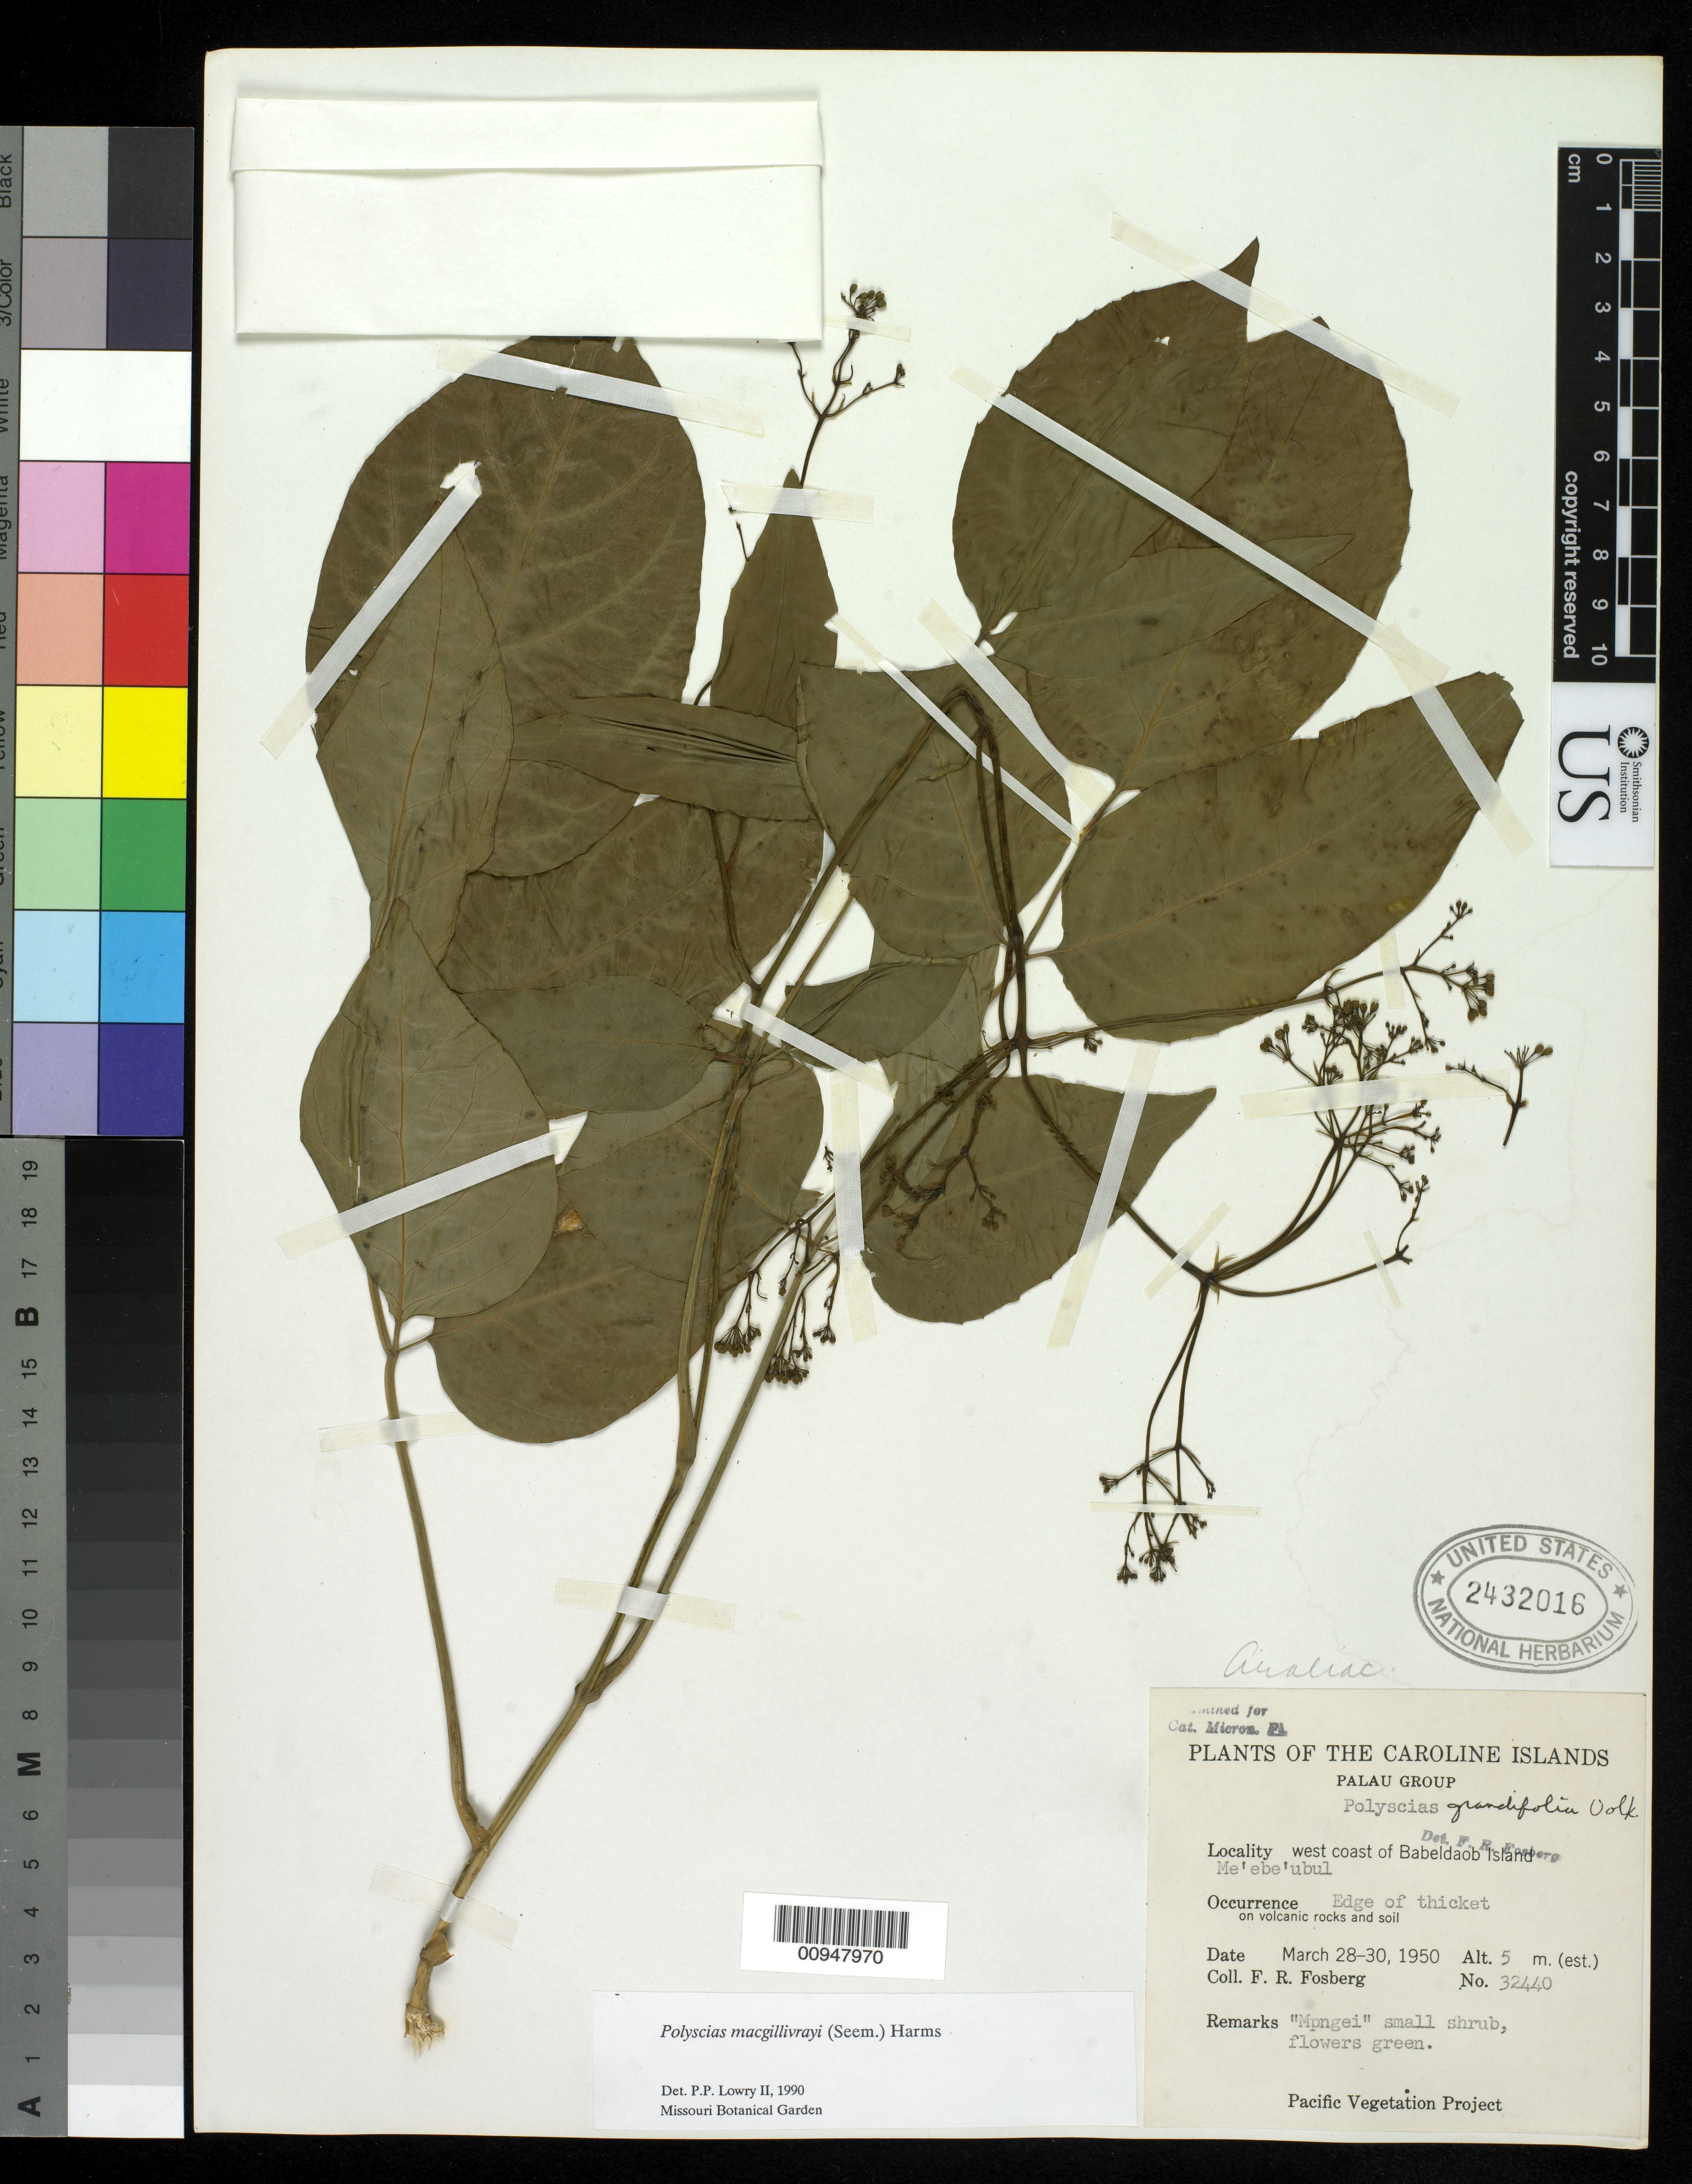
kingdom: Plantae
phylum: Tracheophyta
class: Magnoliopsida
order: Apiales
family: Araliaceae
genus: Polyscias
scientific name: Polyscias macgillivrayi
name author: Harms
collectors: F. R. Fosberg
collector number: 32440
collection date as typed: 28 Mar 1950 to 30 Mar 1950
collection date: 1950-03-28/1950-03-30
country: Palau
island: Babeldaob [Babelthuap]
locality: W. coast of Babeldaob Island, Me'ebe'ubul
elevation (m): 5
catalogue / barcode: US 2432016